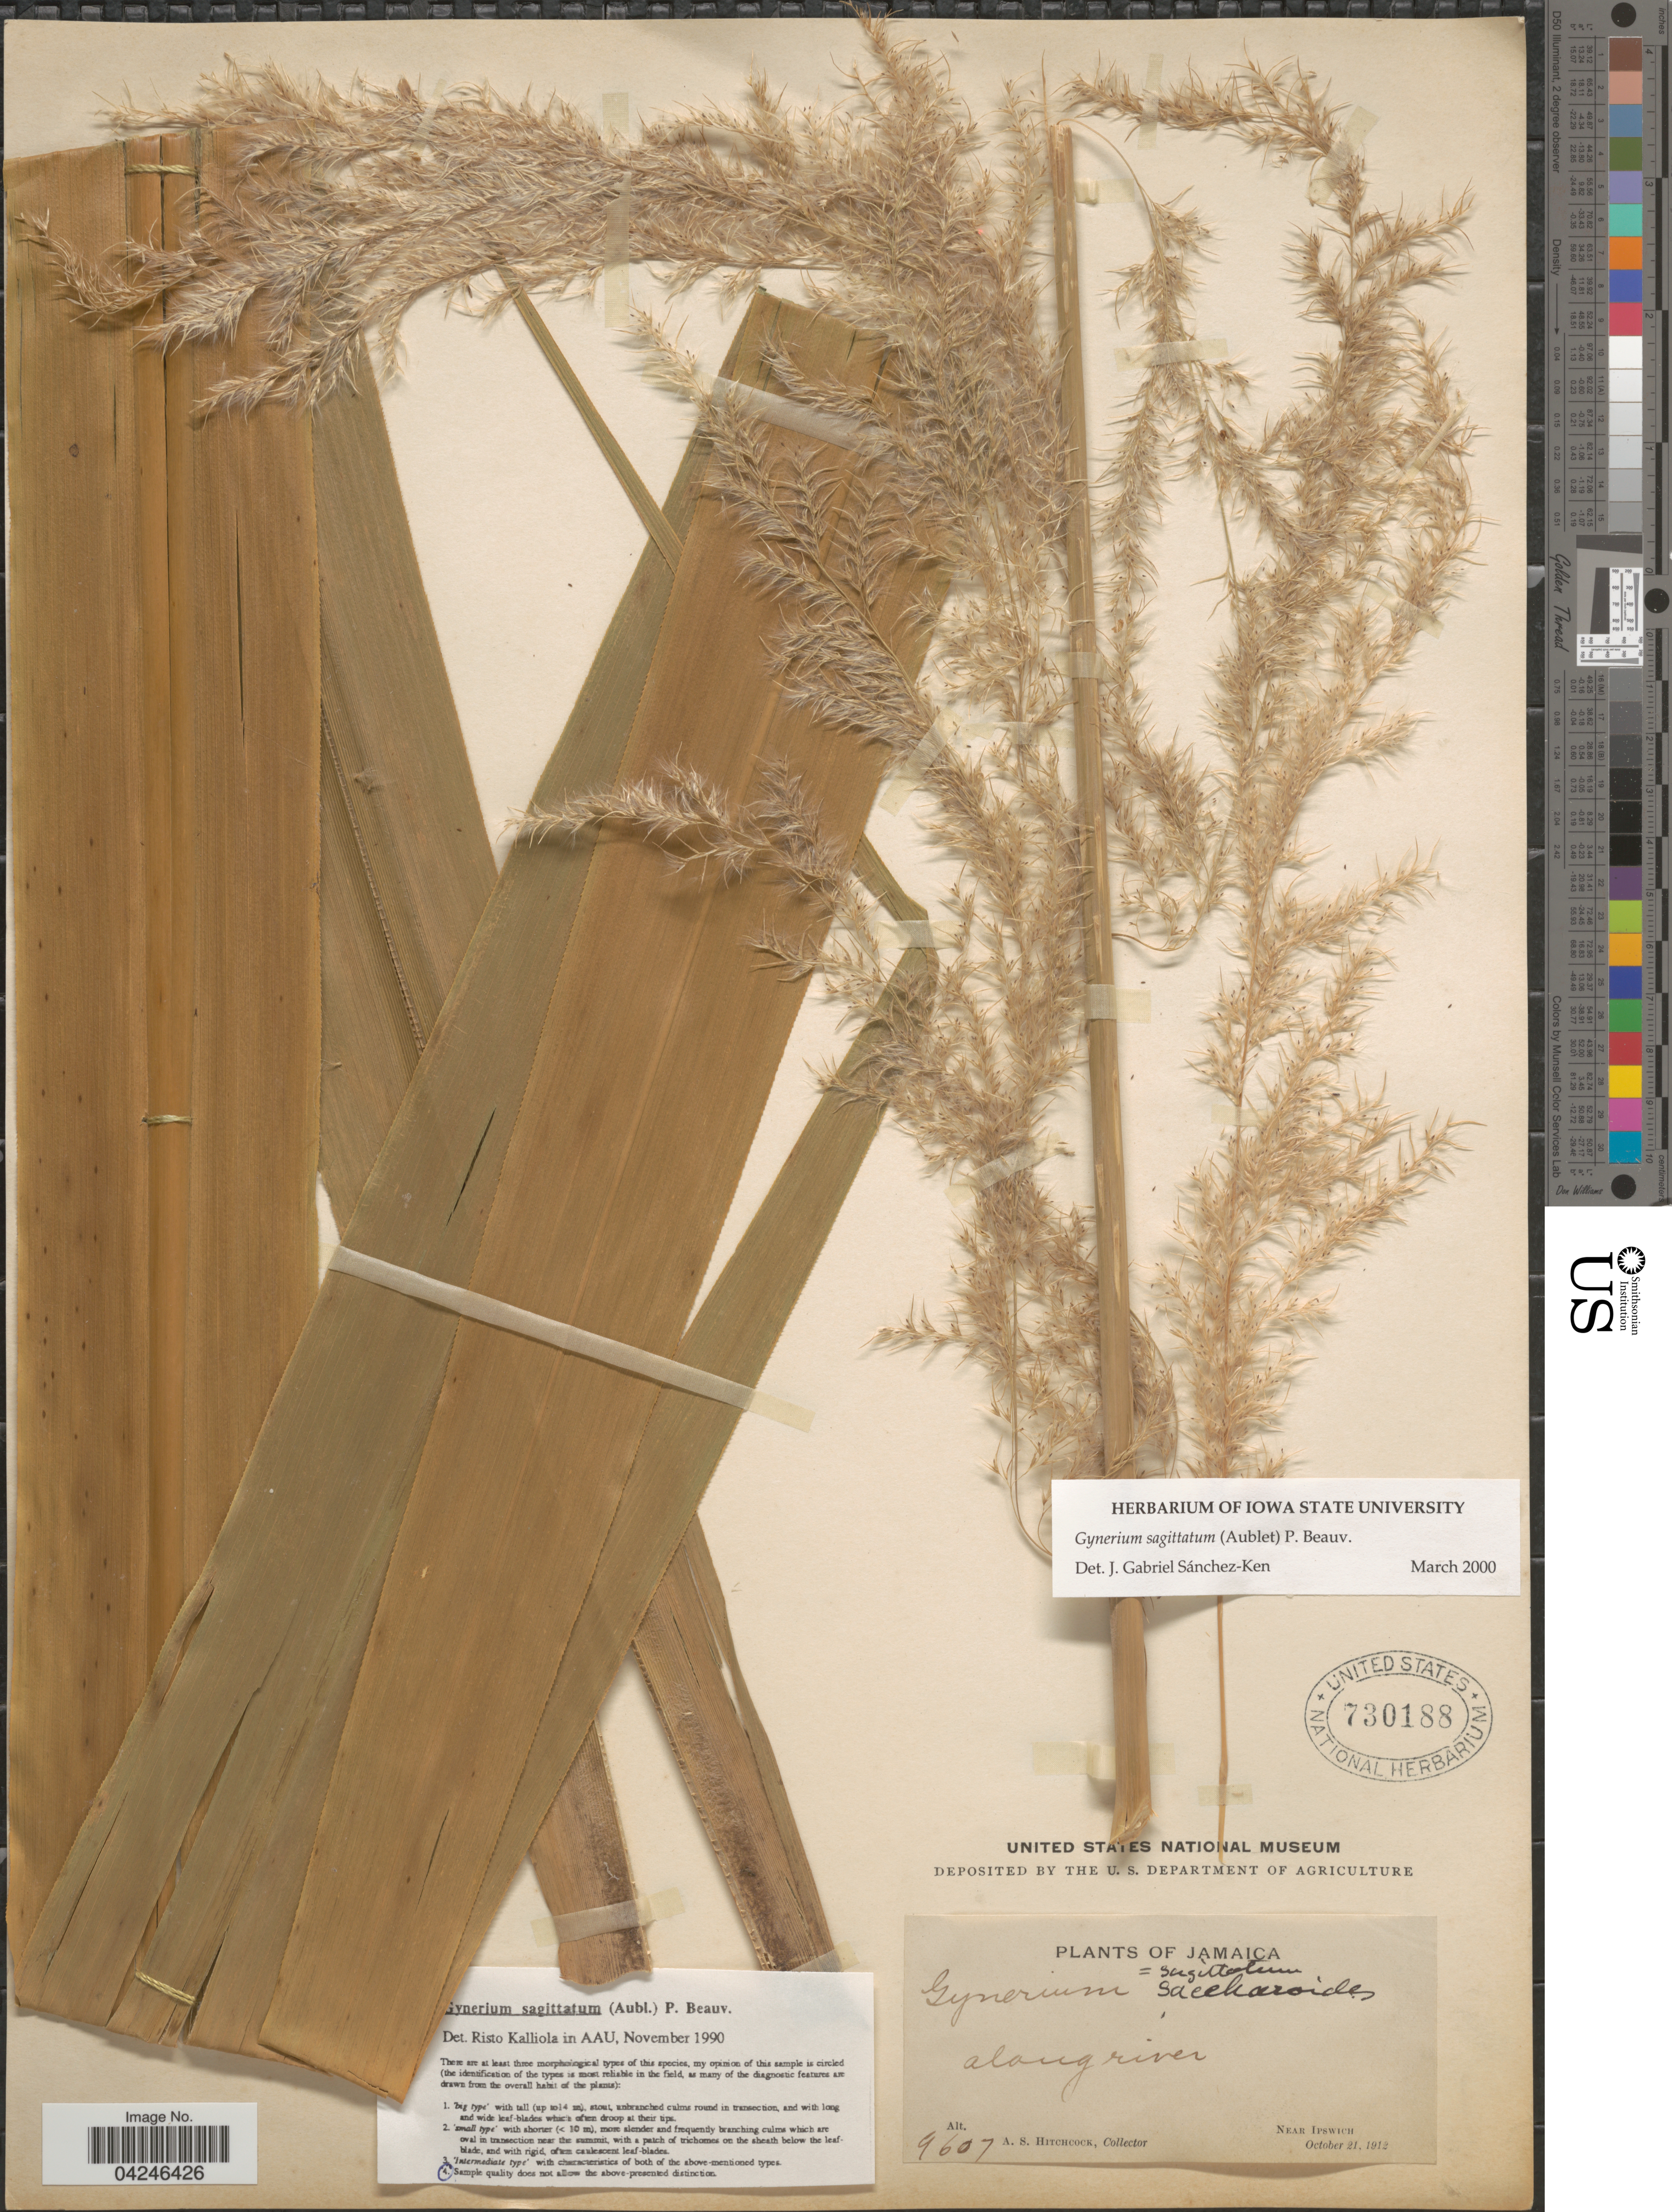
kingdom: Plantae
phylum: Tracheophyta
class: Liliopsida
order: Poales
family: Poaceae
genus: Gynerium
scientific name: Gynerium sagittatum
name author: (Aubl.) P. Beauv.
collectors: A. S. Hitchcock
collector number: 9607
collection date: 1912-10-21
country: Jamaica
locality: Along river. Near Ipswich.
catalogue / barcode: US 730188